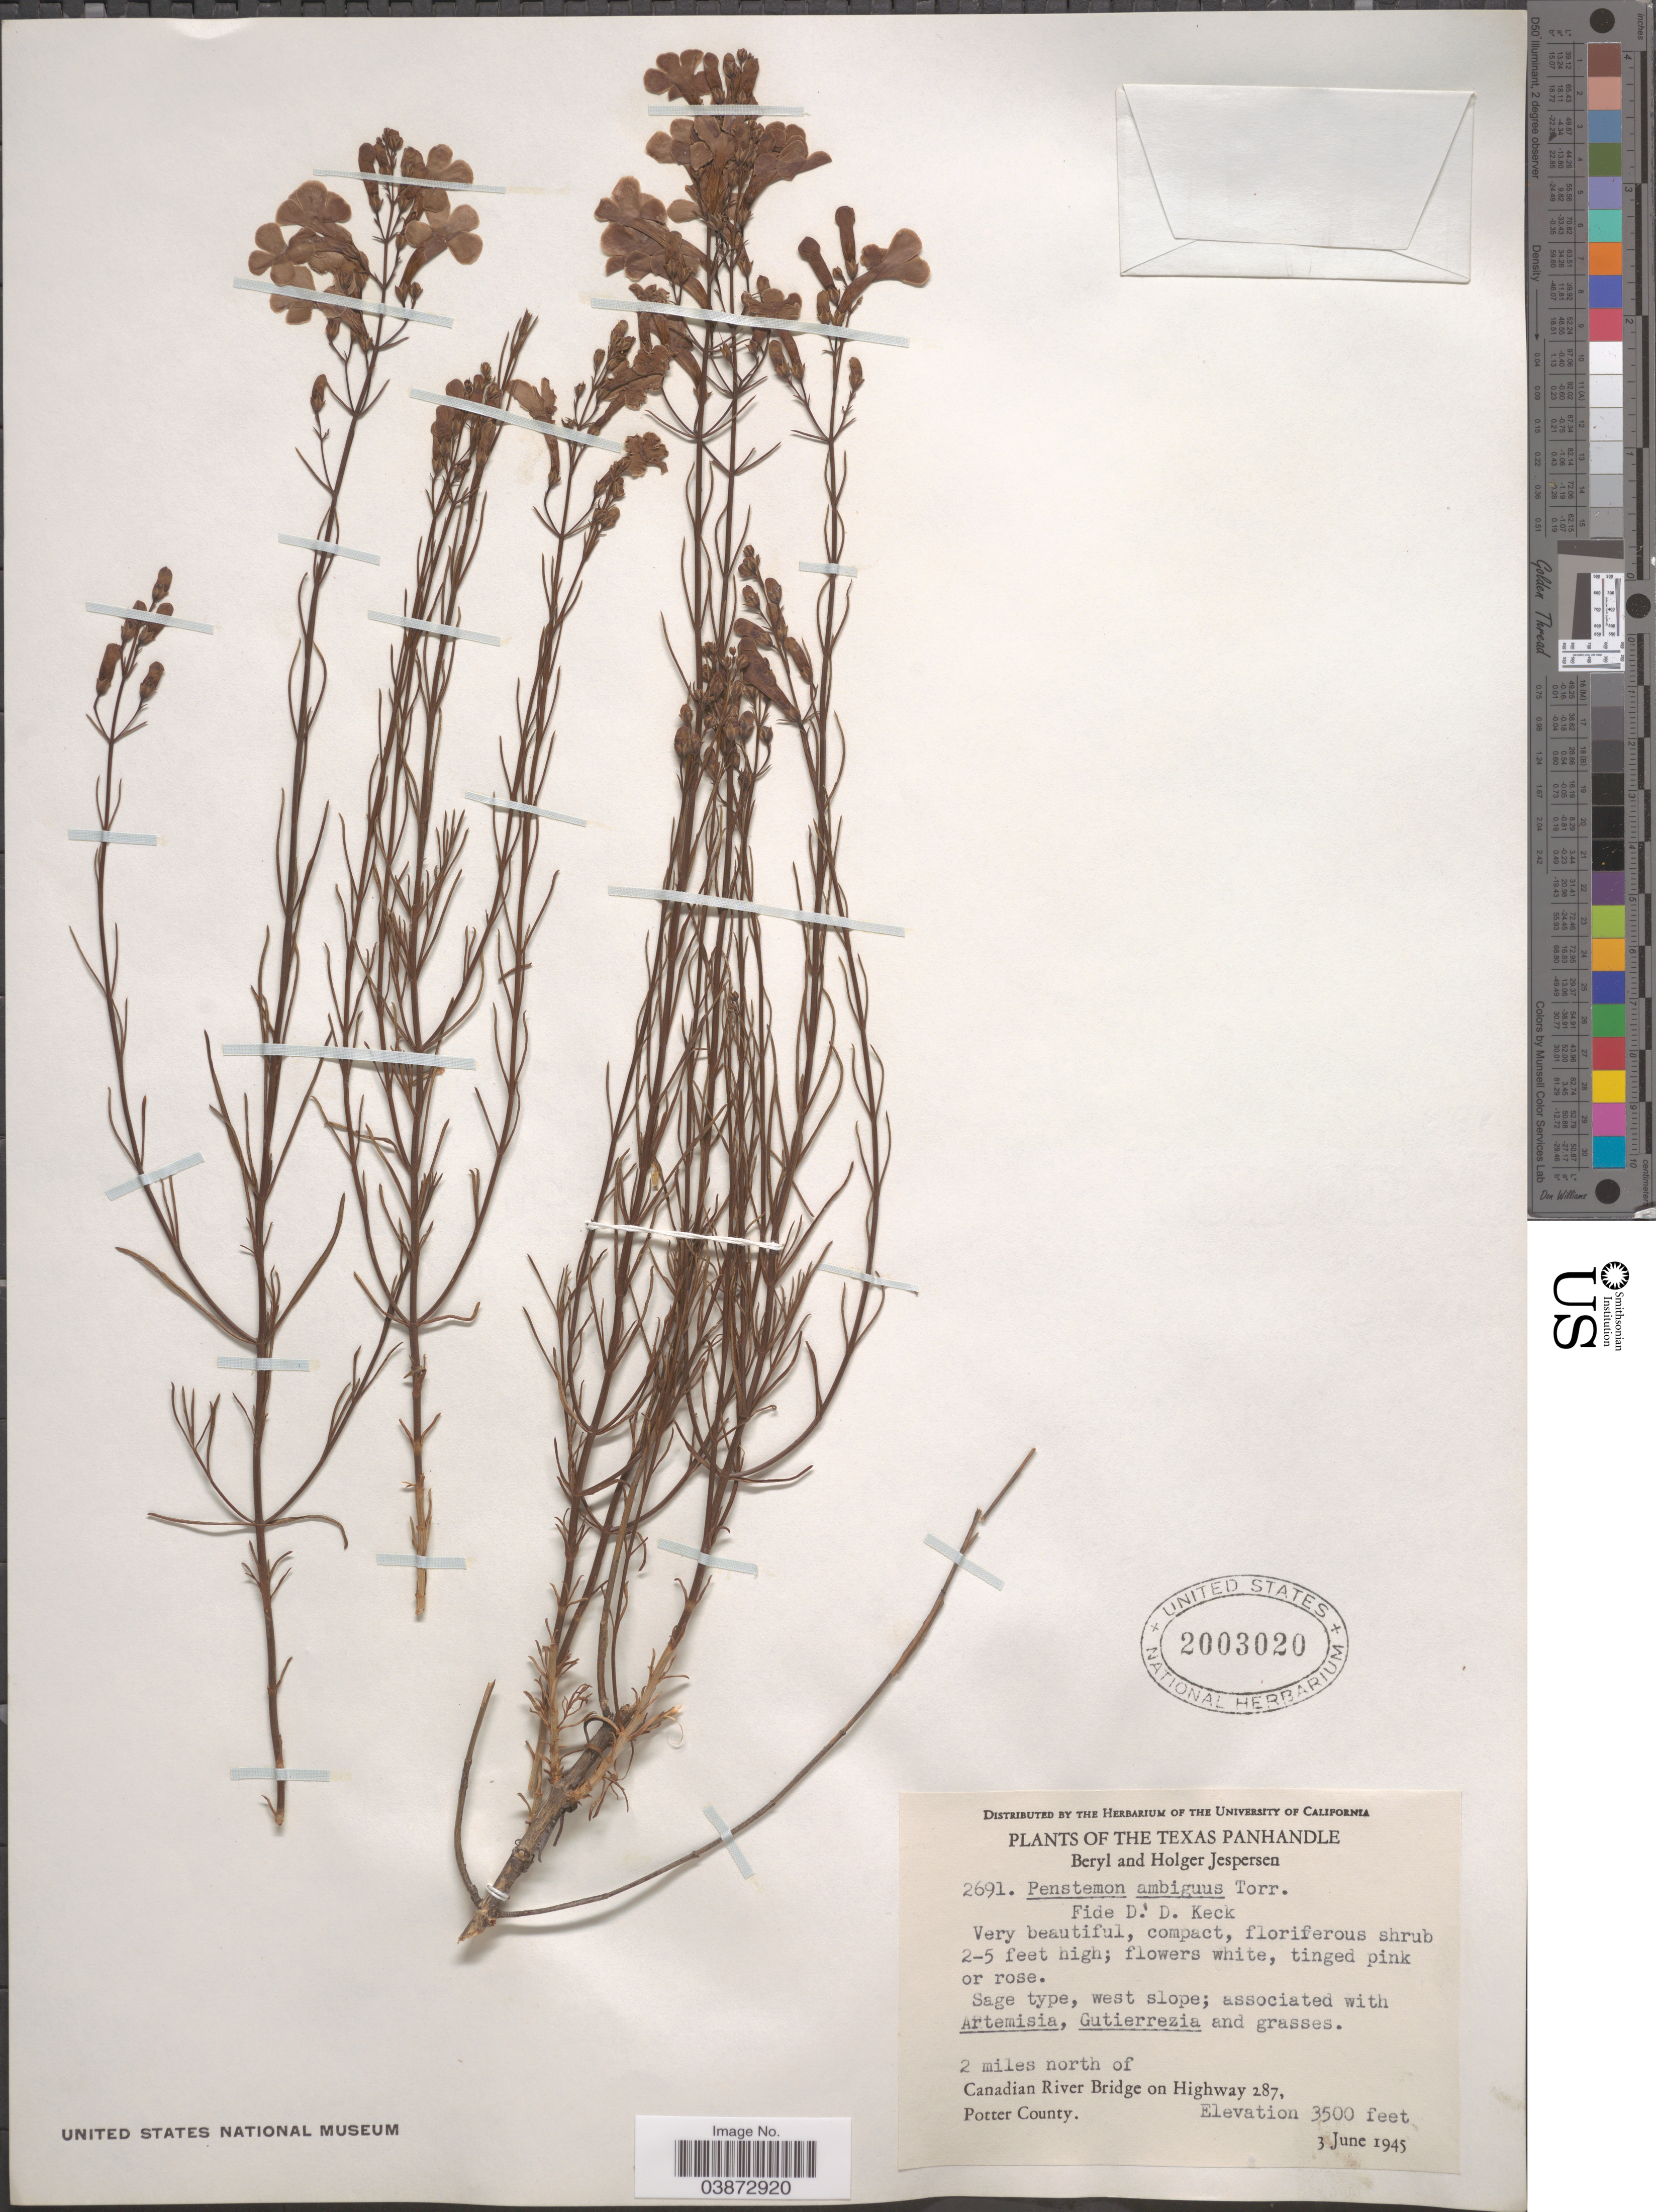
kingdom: Plantae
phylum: Tracheophyta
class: Magnoliopsida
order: Lamiales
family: Plantaginaceae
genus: Penstemon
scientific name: Penstemon ambiguus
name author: Torr.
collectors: B. Jespersen & H. Jespersen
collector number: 2691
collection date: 1945-06-03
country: United States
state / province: Texas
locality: Texas Panhandle. 2 miles north of Canadian River Bridge on Highway 287, Potter County.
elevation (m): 1067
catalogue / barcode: US 2003020